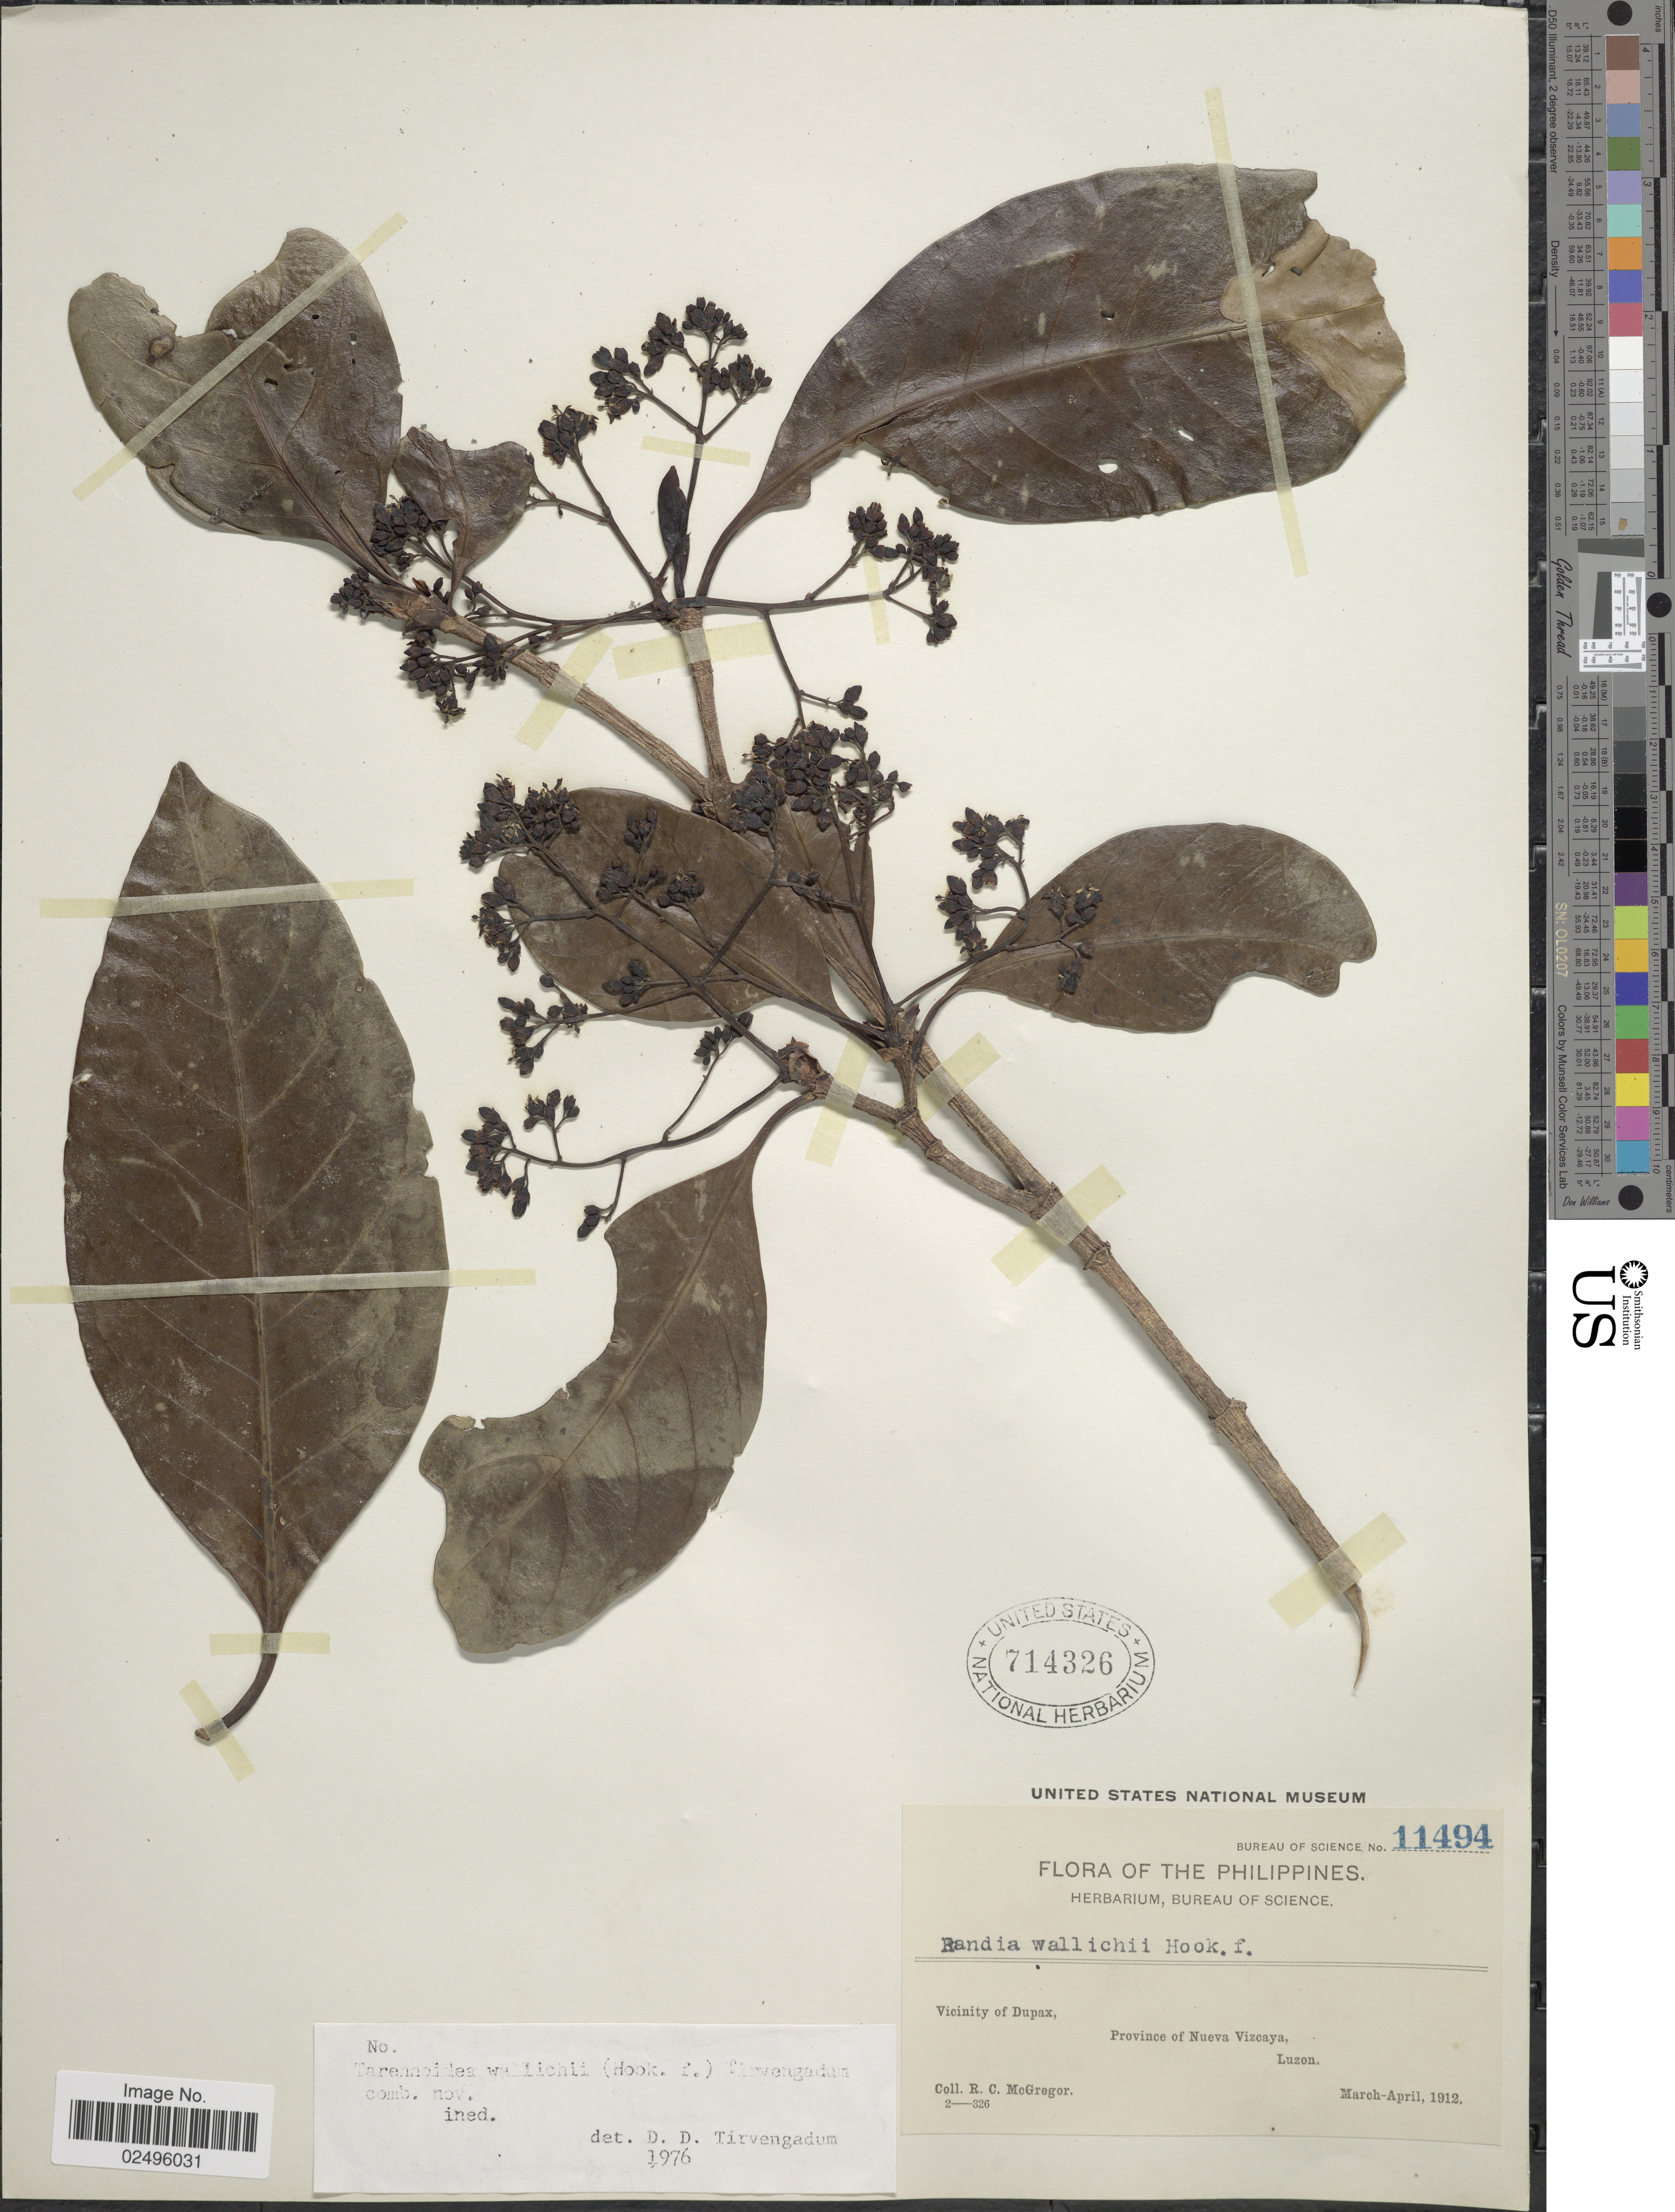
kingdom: Plantae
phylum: Tracheophyta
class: Magnoliopsida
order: Gentianales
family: Rubiaceae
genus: Tarennoidea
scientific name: Tarennoidea wallichii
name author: (Hook. f.) Tirveng. & Sastre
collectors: R. C. McGregor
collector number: Bureau of Science 11494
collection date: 1912-03/1912-04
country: Philippines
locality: Vicinity of Dupax, Province of Nueva Vizcaya, Luzon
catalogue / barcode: US 714326